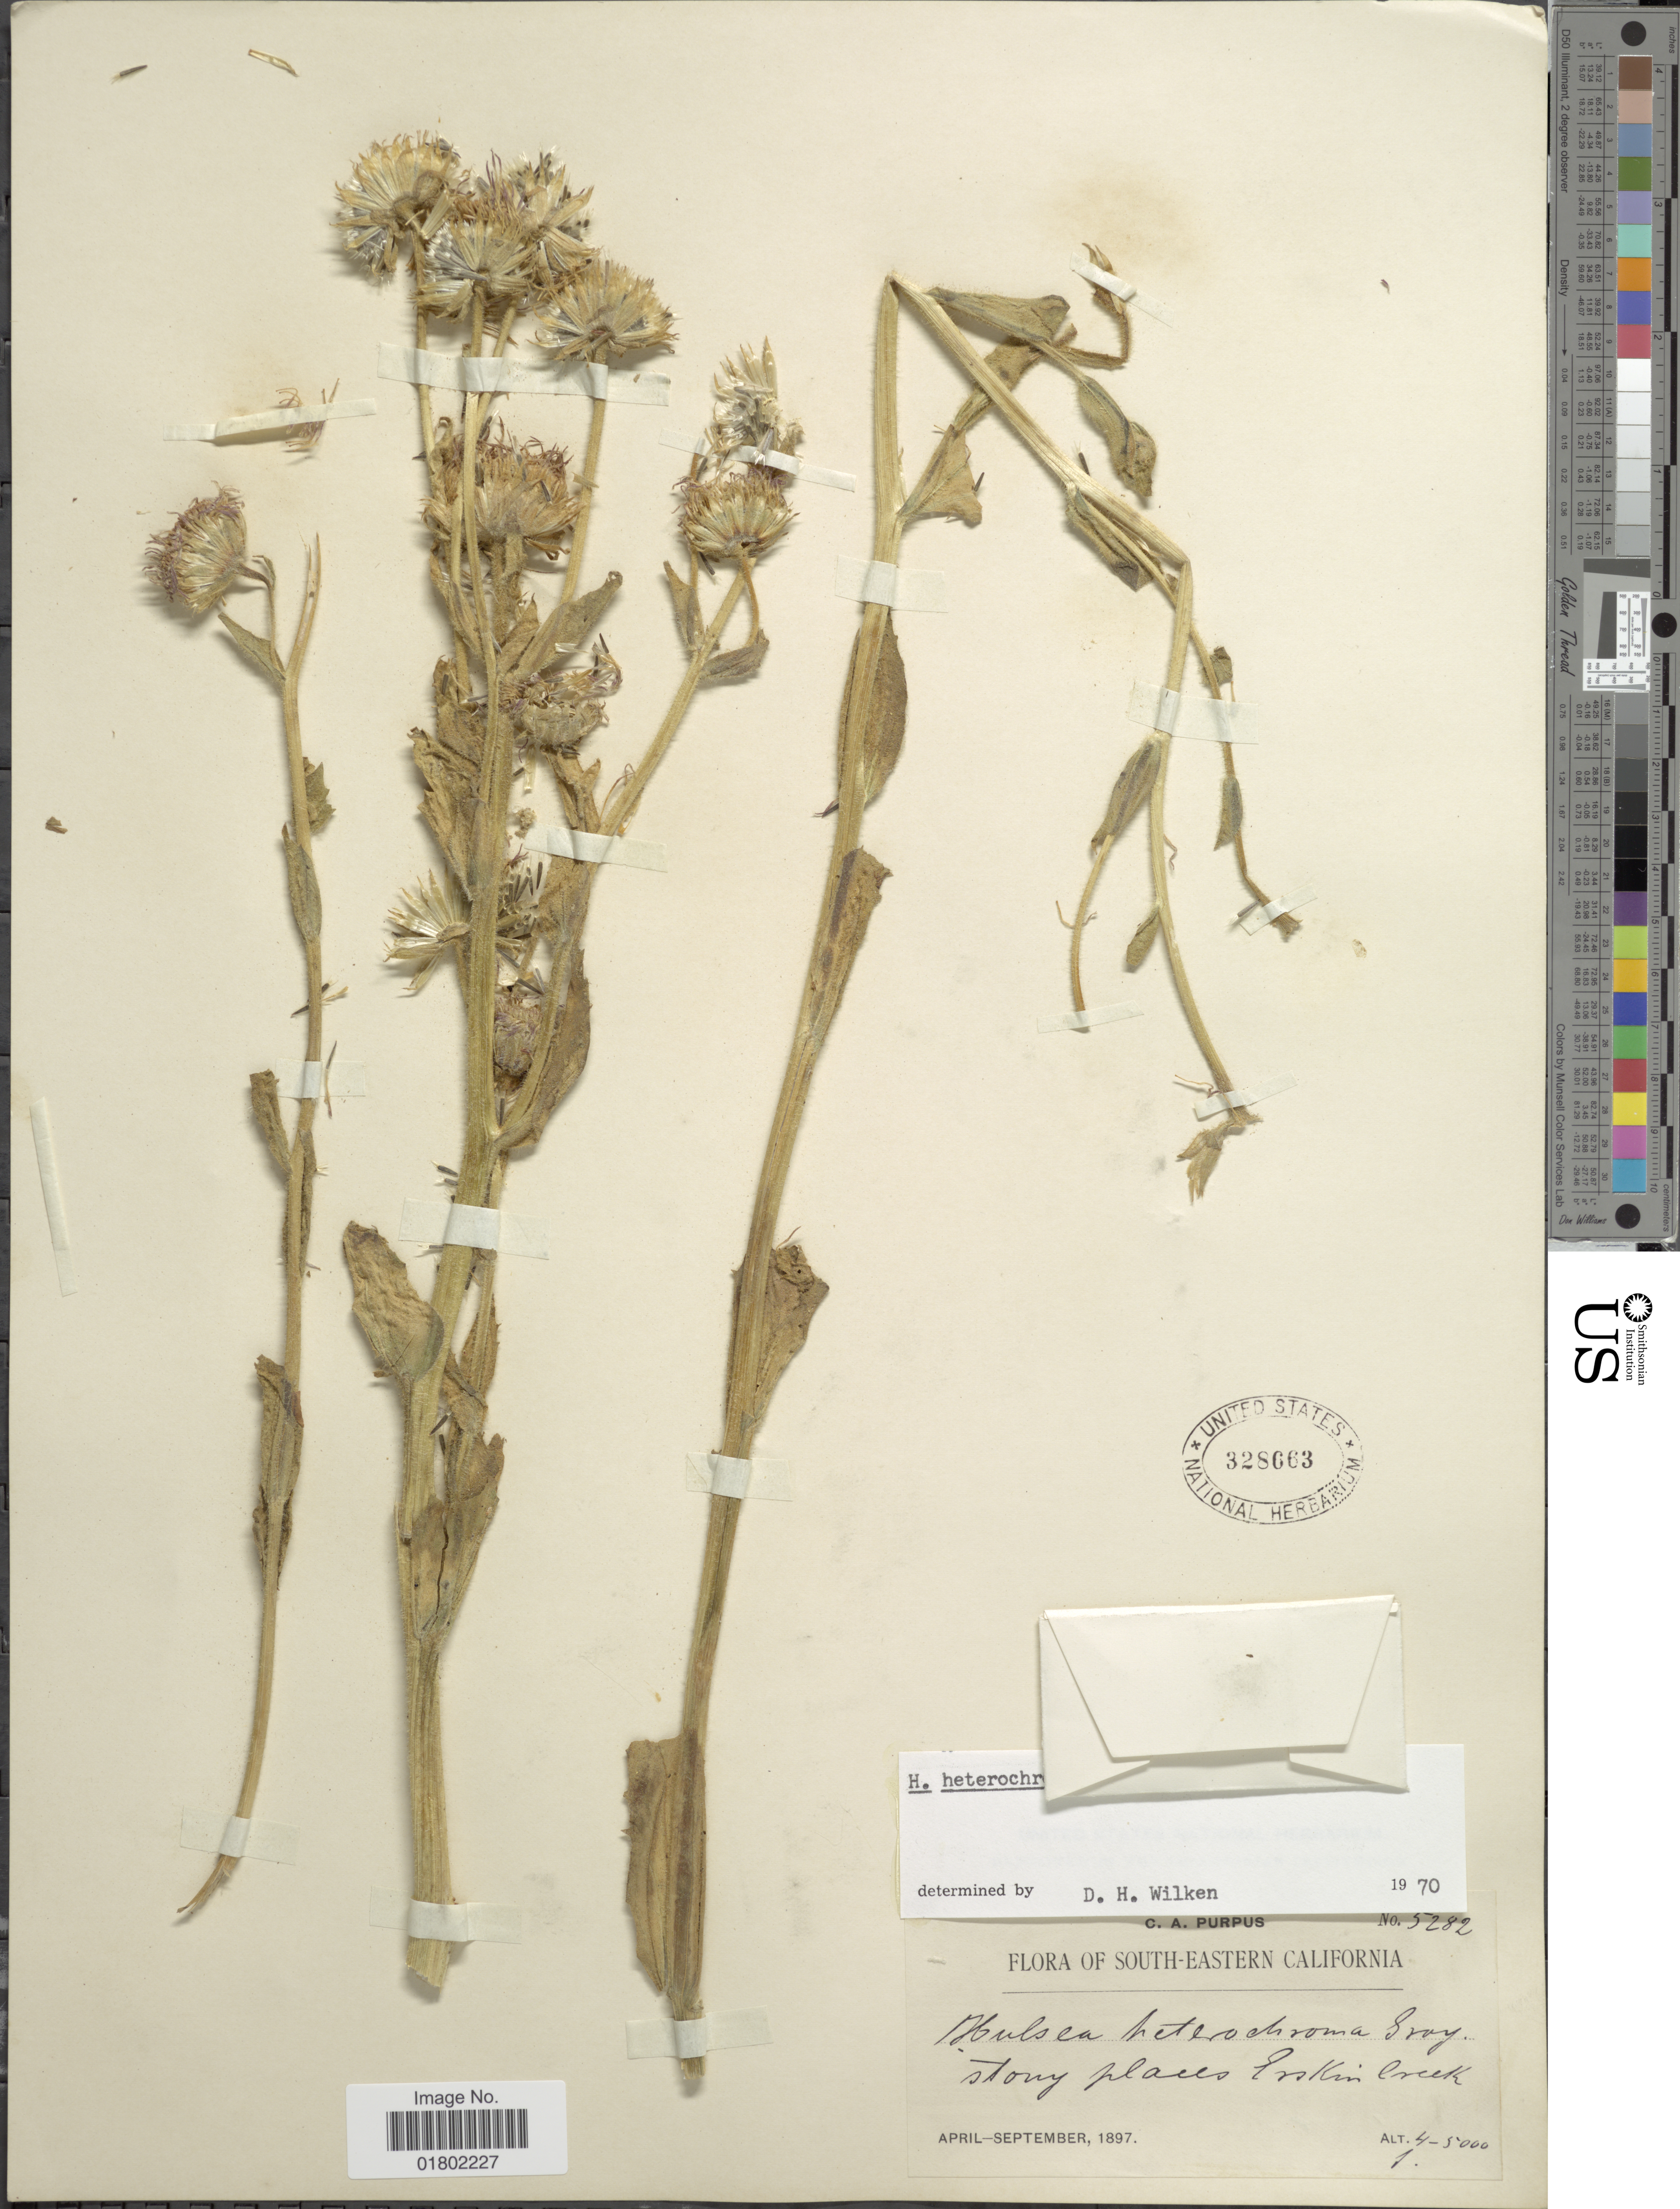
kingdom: Plantae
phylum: Tracheophyta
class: Magnoliopsida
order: Asterales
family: Asteraceae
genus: Hulsea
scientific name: Hulsea heterochroma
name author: A. Gray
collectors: C. A. Purpus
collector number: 5282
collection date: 1897-04/1897-09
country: United States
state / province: California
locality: Strong places Inkin Creek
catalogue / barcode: US 328663